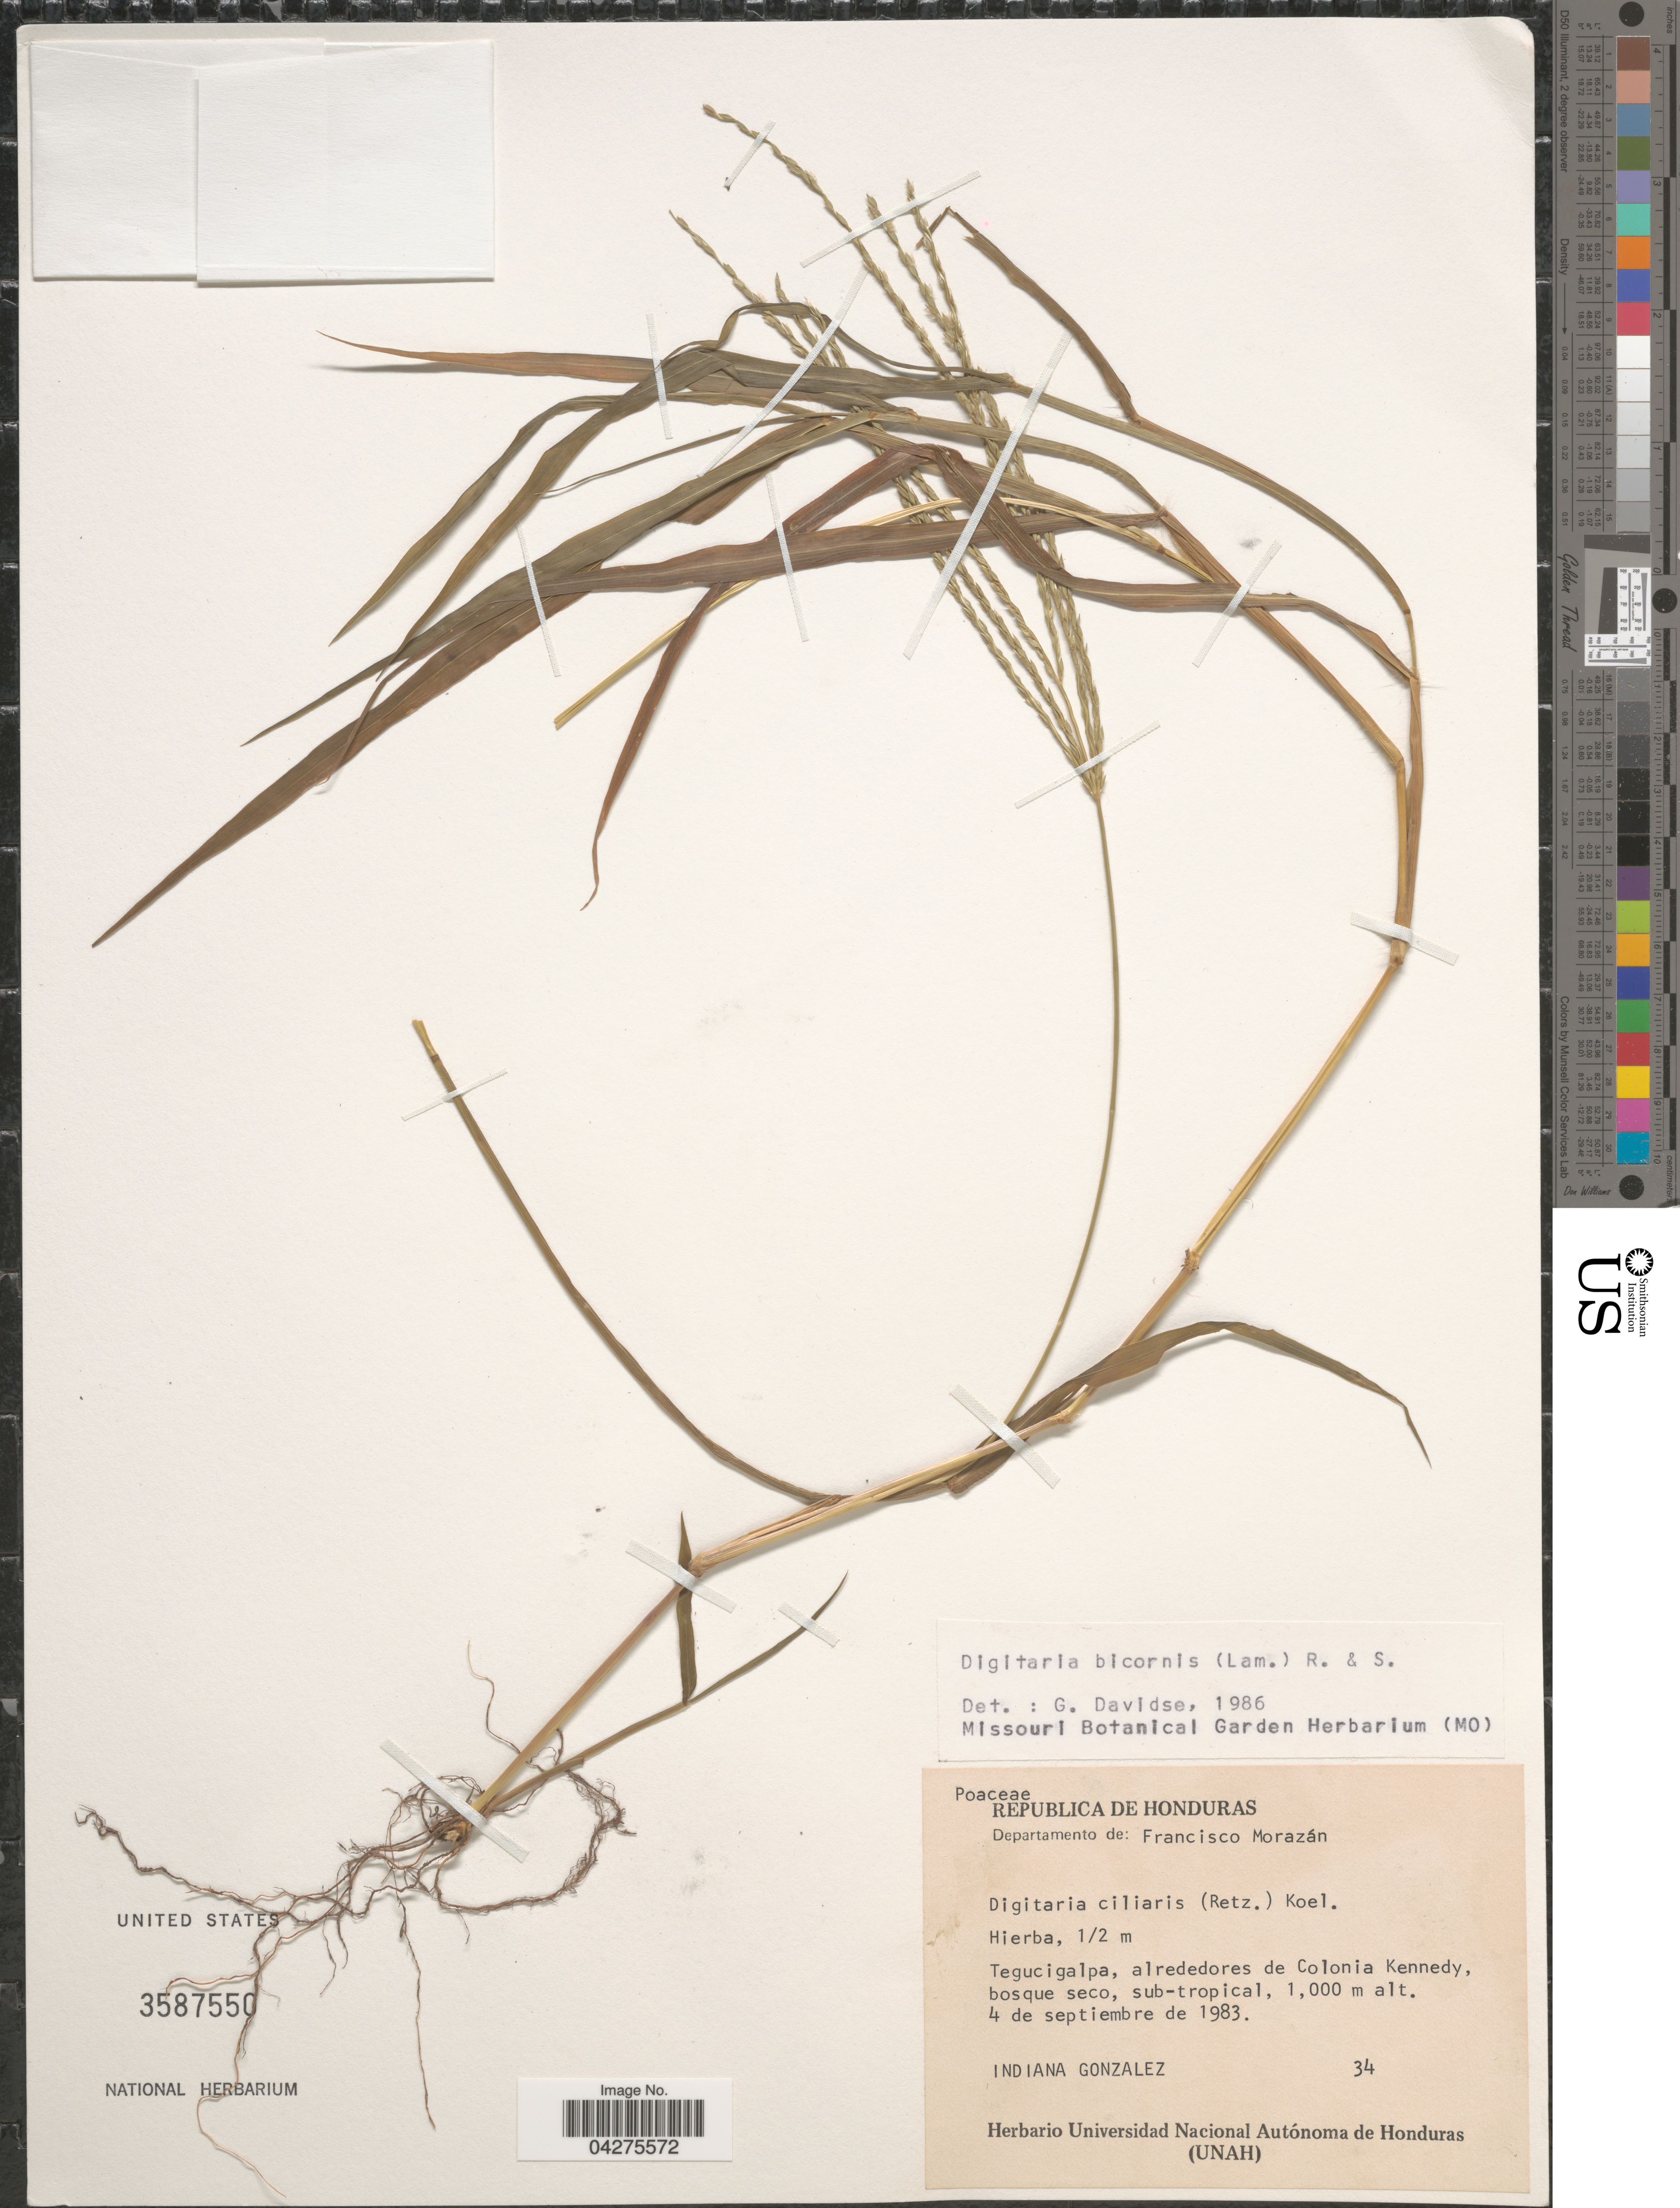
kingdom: Plantae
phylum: Tracheophyta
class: Liliopsida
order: Poales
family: Poaceae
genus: Digitaria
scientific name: Digitaria bicornis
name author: (Lam.) Roem. & Schult.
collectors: I. González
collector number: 34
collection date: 1983-09-04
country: Honduras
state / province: Fco. Morazán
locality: Departamento de: Fcrancisco Morazán. Tegucogalpa, alrededores de Colonia Kennedy, bosque seco, sub-tropical.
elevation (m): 1000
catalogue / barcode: US 3587550